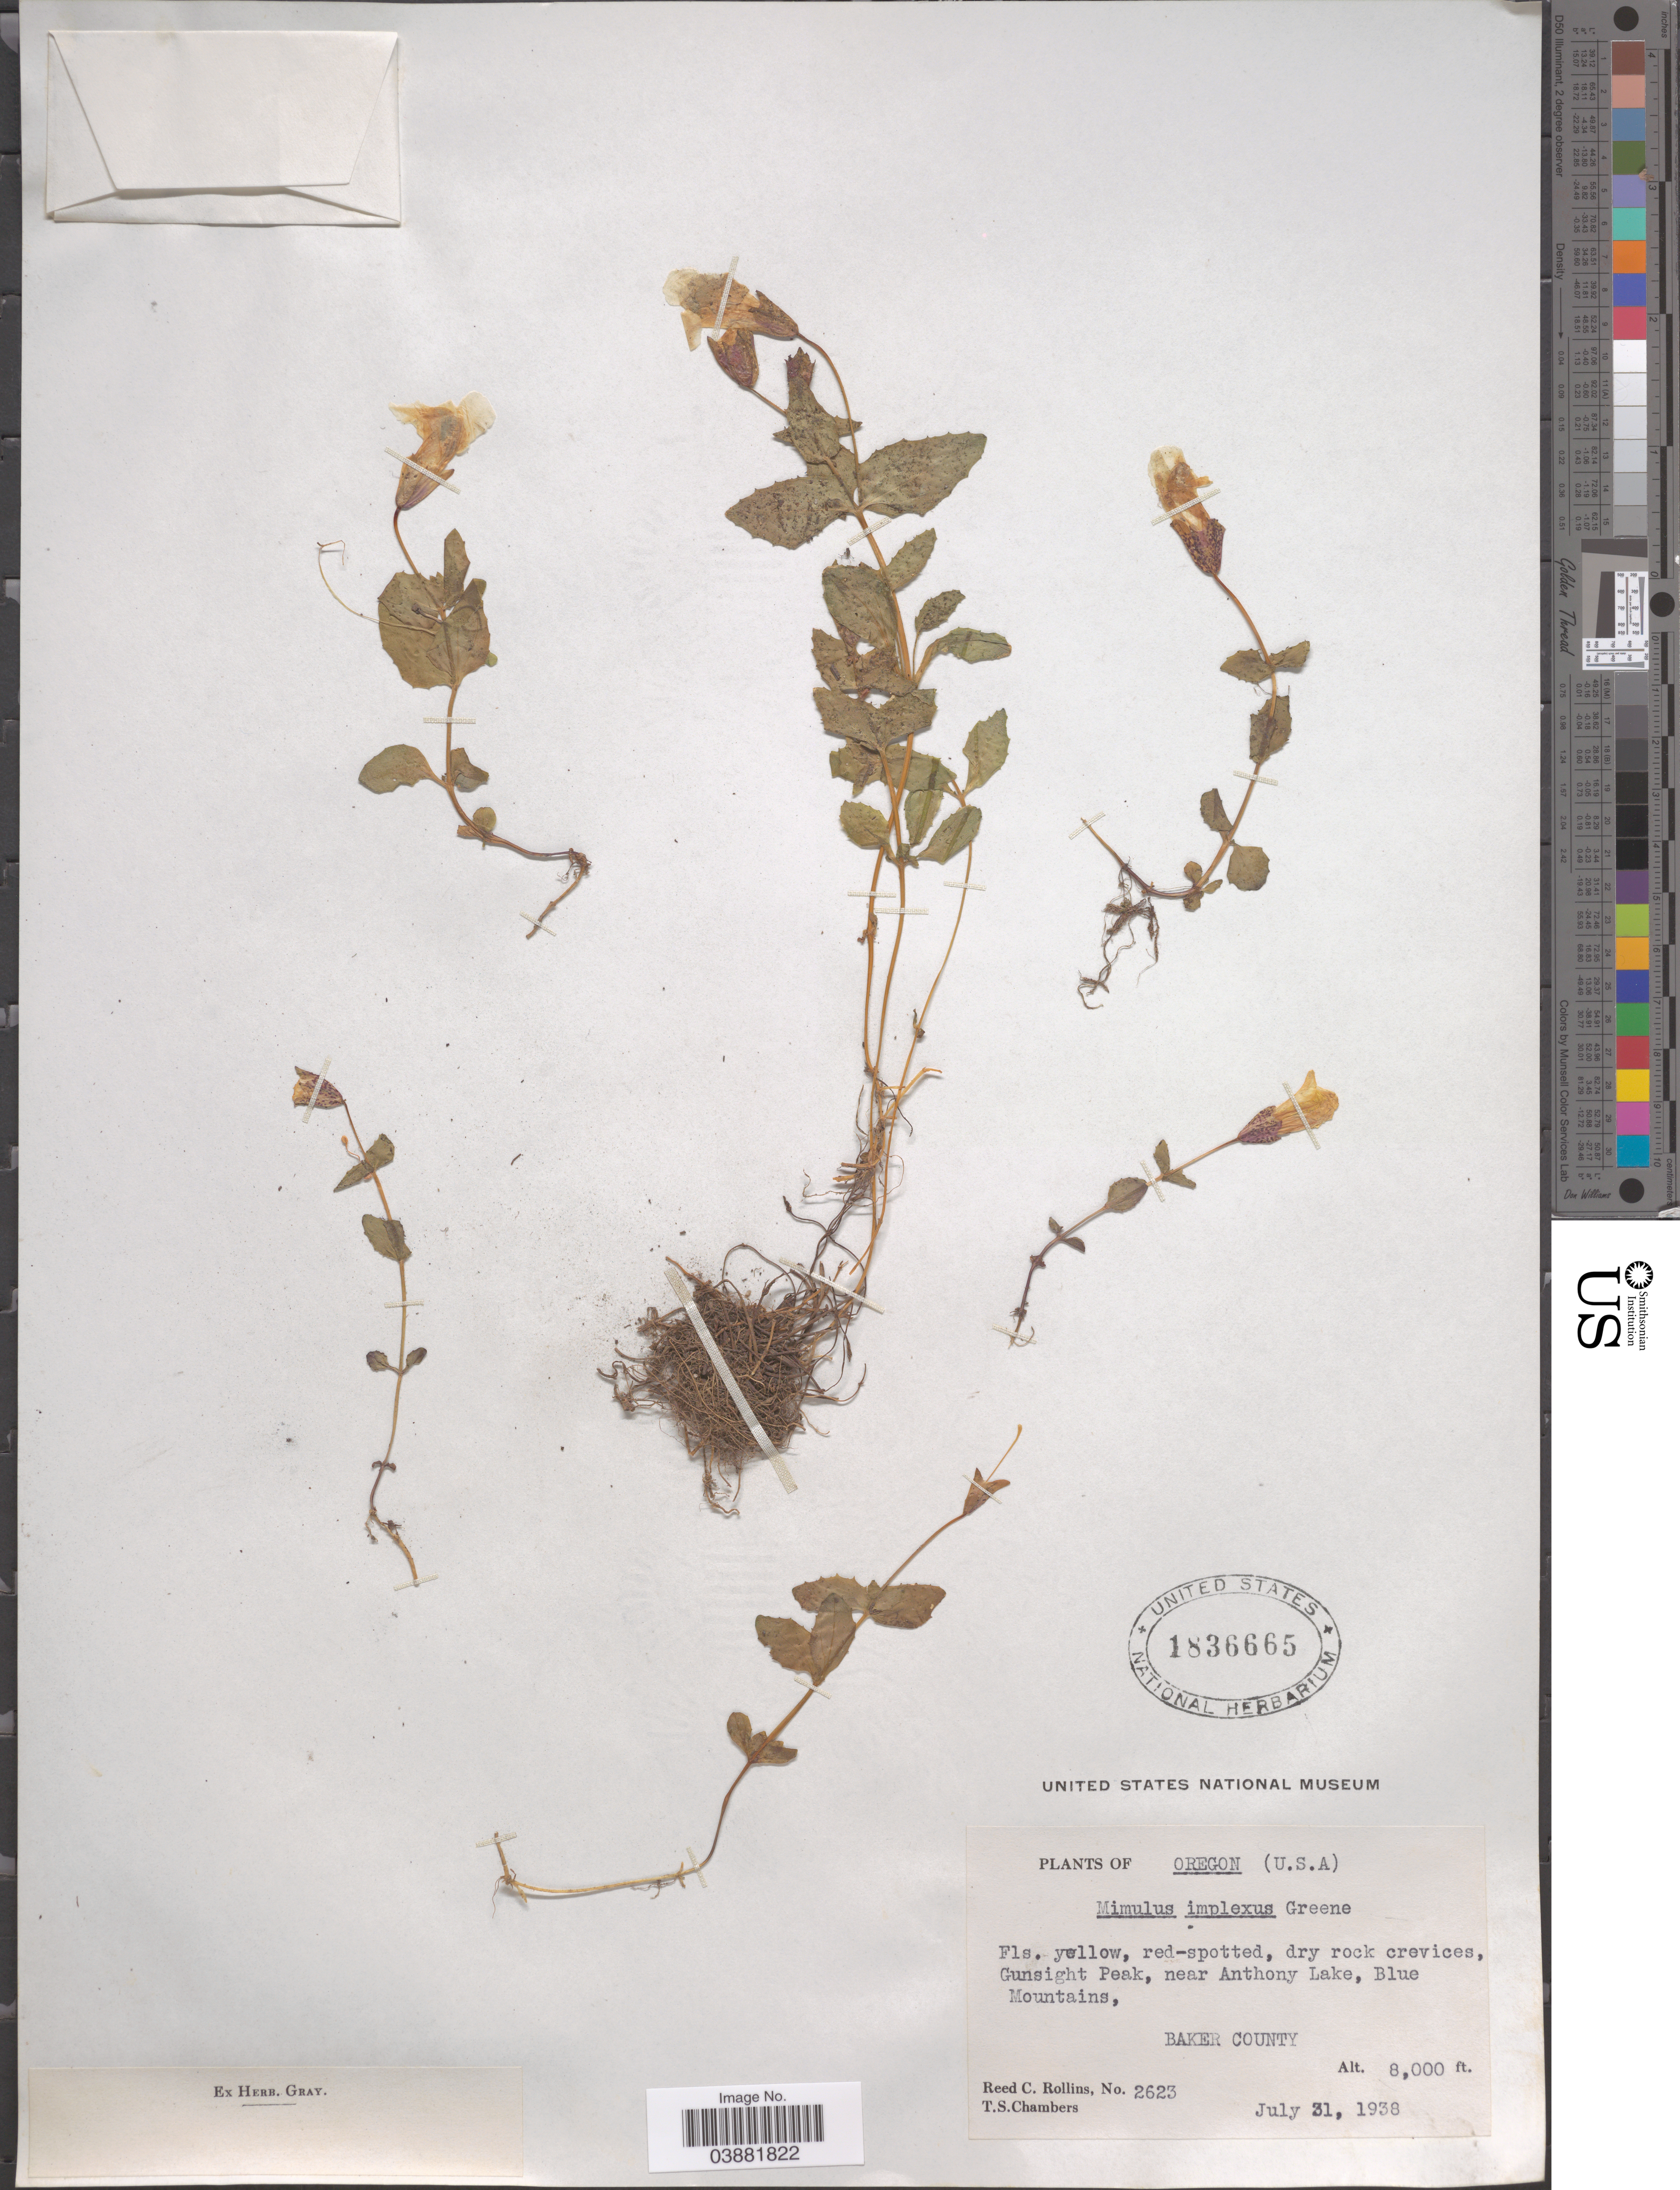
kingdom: Plantae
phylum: Tracheophyta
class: Magnoliopsida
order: Lamiales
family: Phrymaceae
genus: Mimulus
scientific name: Mimulus implexus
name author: Greene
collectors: R. C. Rollins & T. Chambers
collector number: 2623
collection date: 1938-07-31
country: United States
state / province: Oregon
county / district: Baker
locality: Gunsight Peak, near Anthony Lake, Blue Mountains, Baker County.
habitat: dry rock crevices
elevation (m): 2438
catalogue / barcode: US 1836665